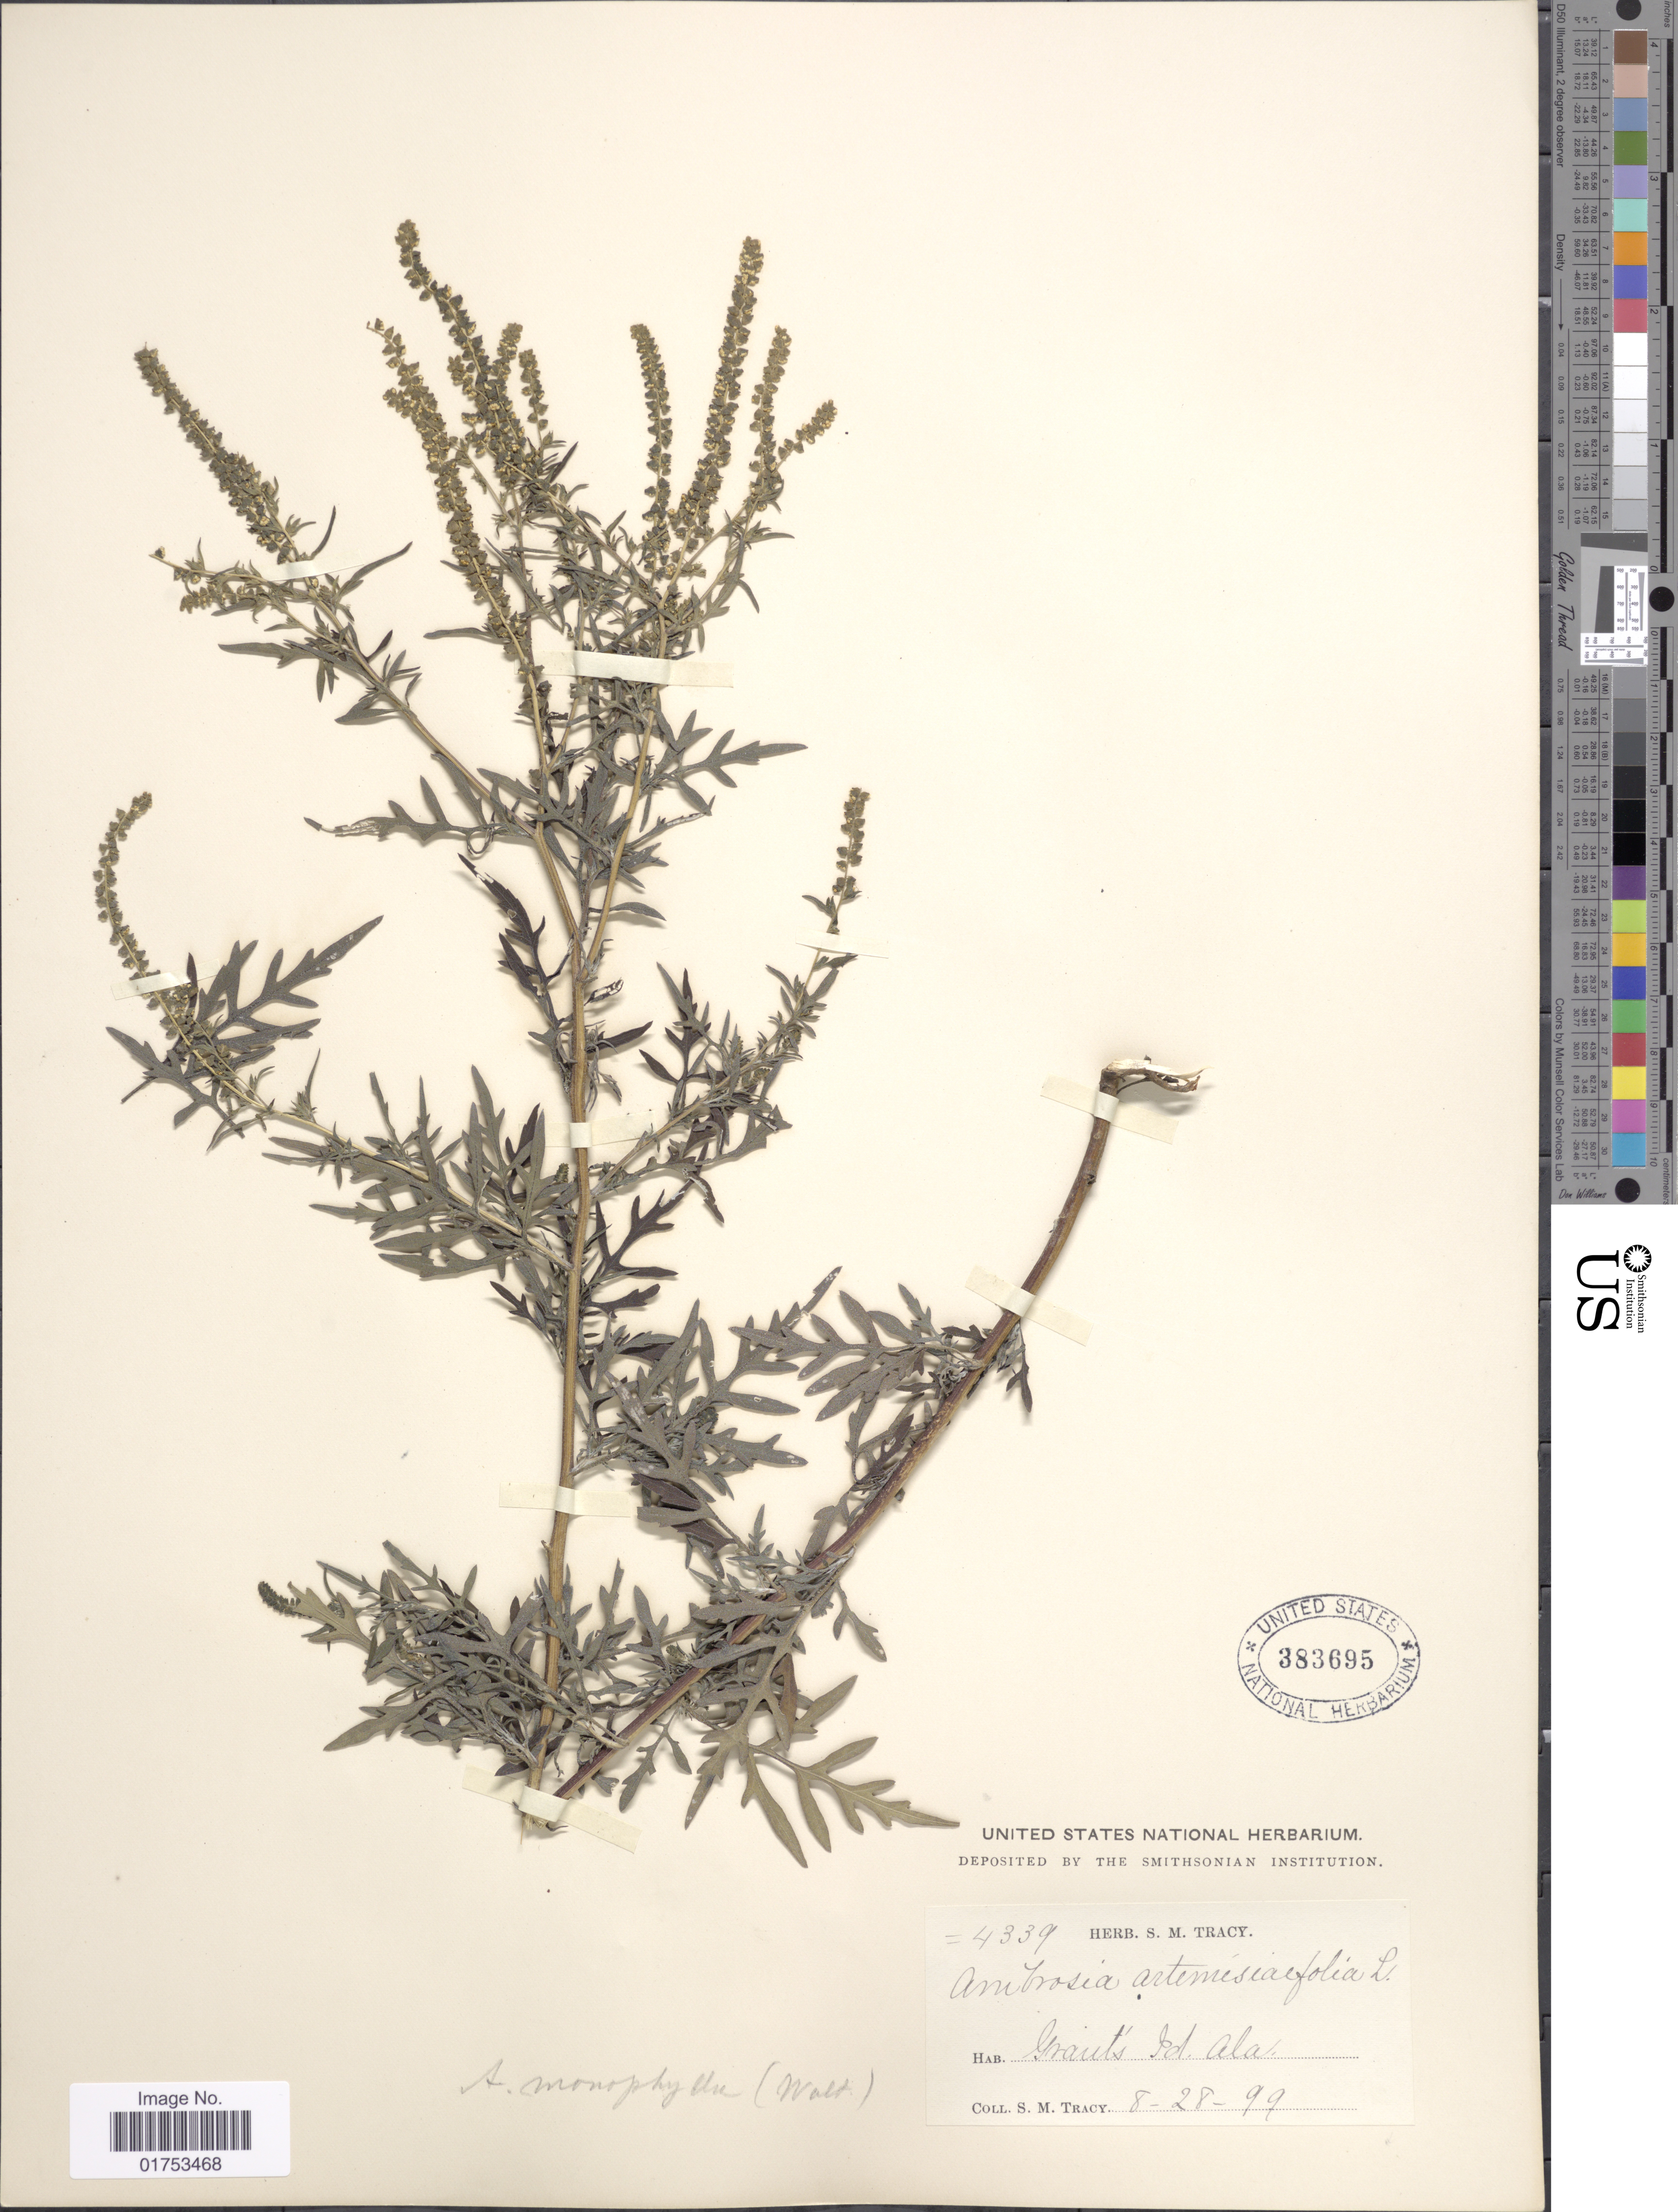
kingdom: Plantae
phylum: Tracheophyta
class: Magnoliopsida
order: Asterales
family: Asteraceae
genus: Ambrosia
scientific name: Ambrosia monophylla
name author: (Walter) Rydb.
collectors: S. M. Tracy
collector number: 4339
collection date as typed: Transcribed d/m/y: 28/8/99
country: United States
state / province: Alabama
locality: Grants Id. Ala.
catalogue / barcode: US 383695